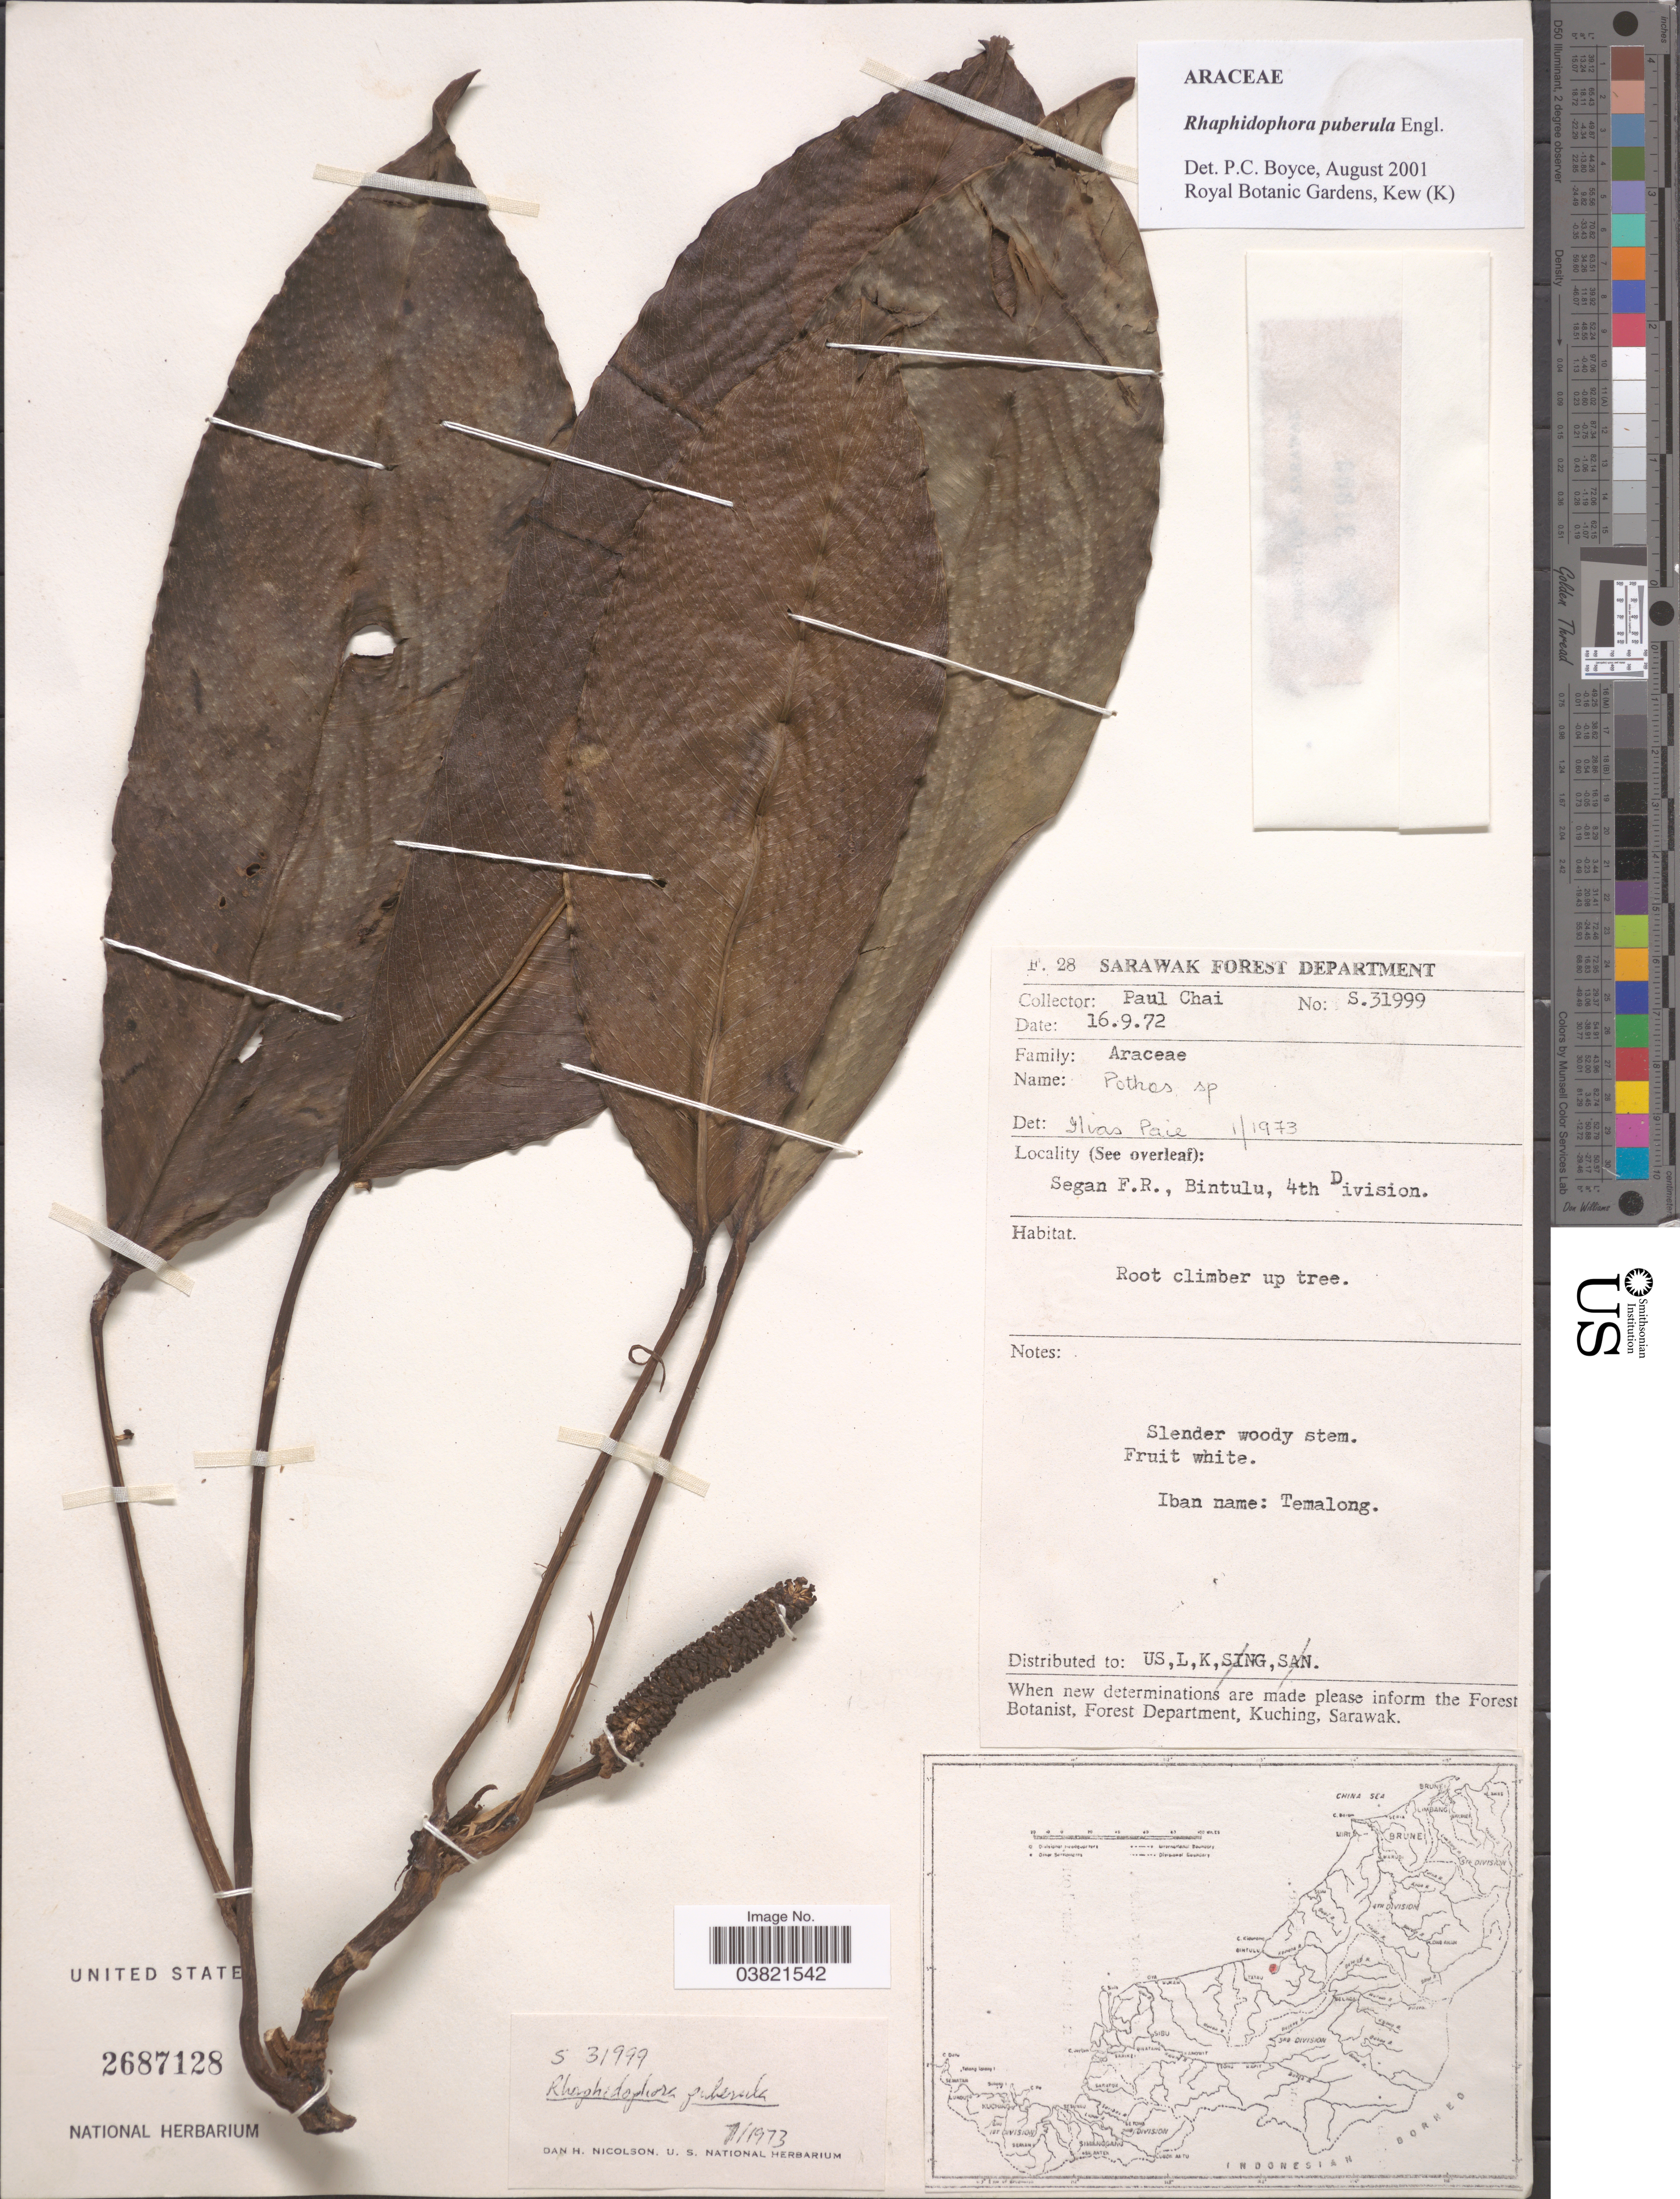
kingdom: Plantae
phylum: Tracheophyta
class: Liliopsida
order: Alismatales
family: Araceae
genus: Rhaphidophora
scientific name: Rhaphidophora puberula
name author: Engl.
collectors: P. Chai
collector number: S.31999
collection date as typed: Transcribed d/m/y: 16/9/72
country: Malaysia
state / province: Sarawak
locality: Segan F.R., Bintulu, 4th Division.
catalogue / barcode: US 2687128